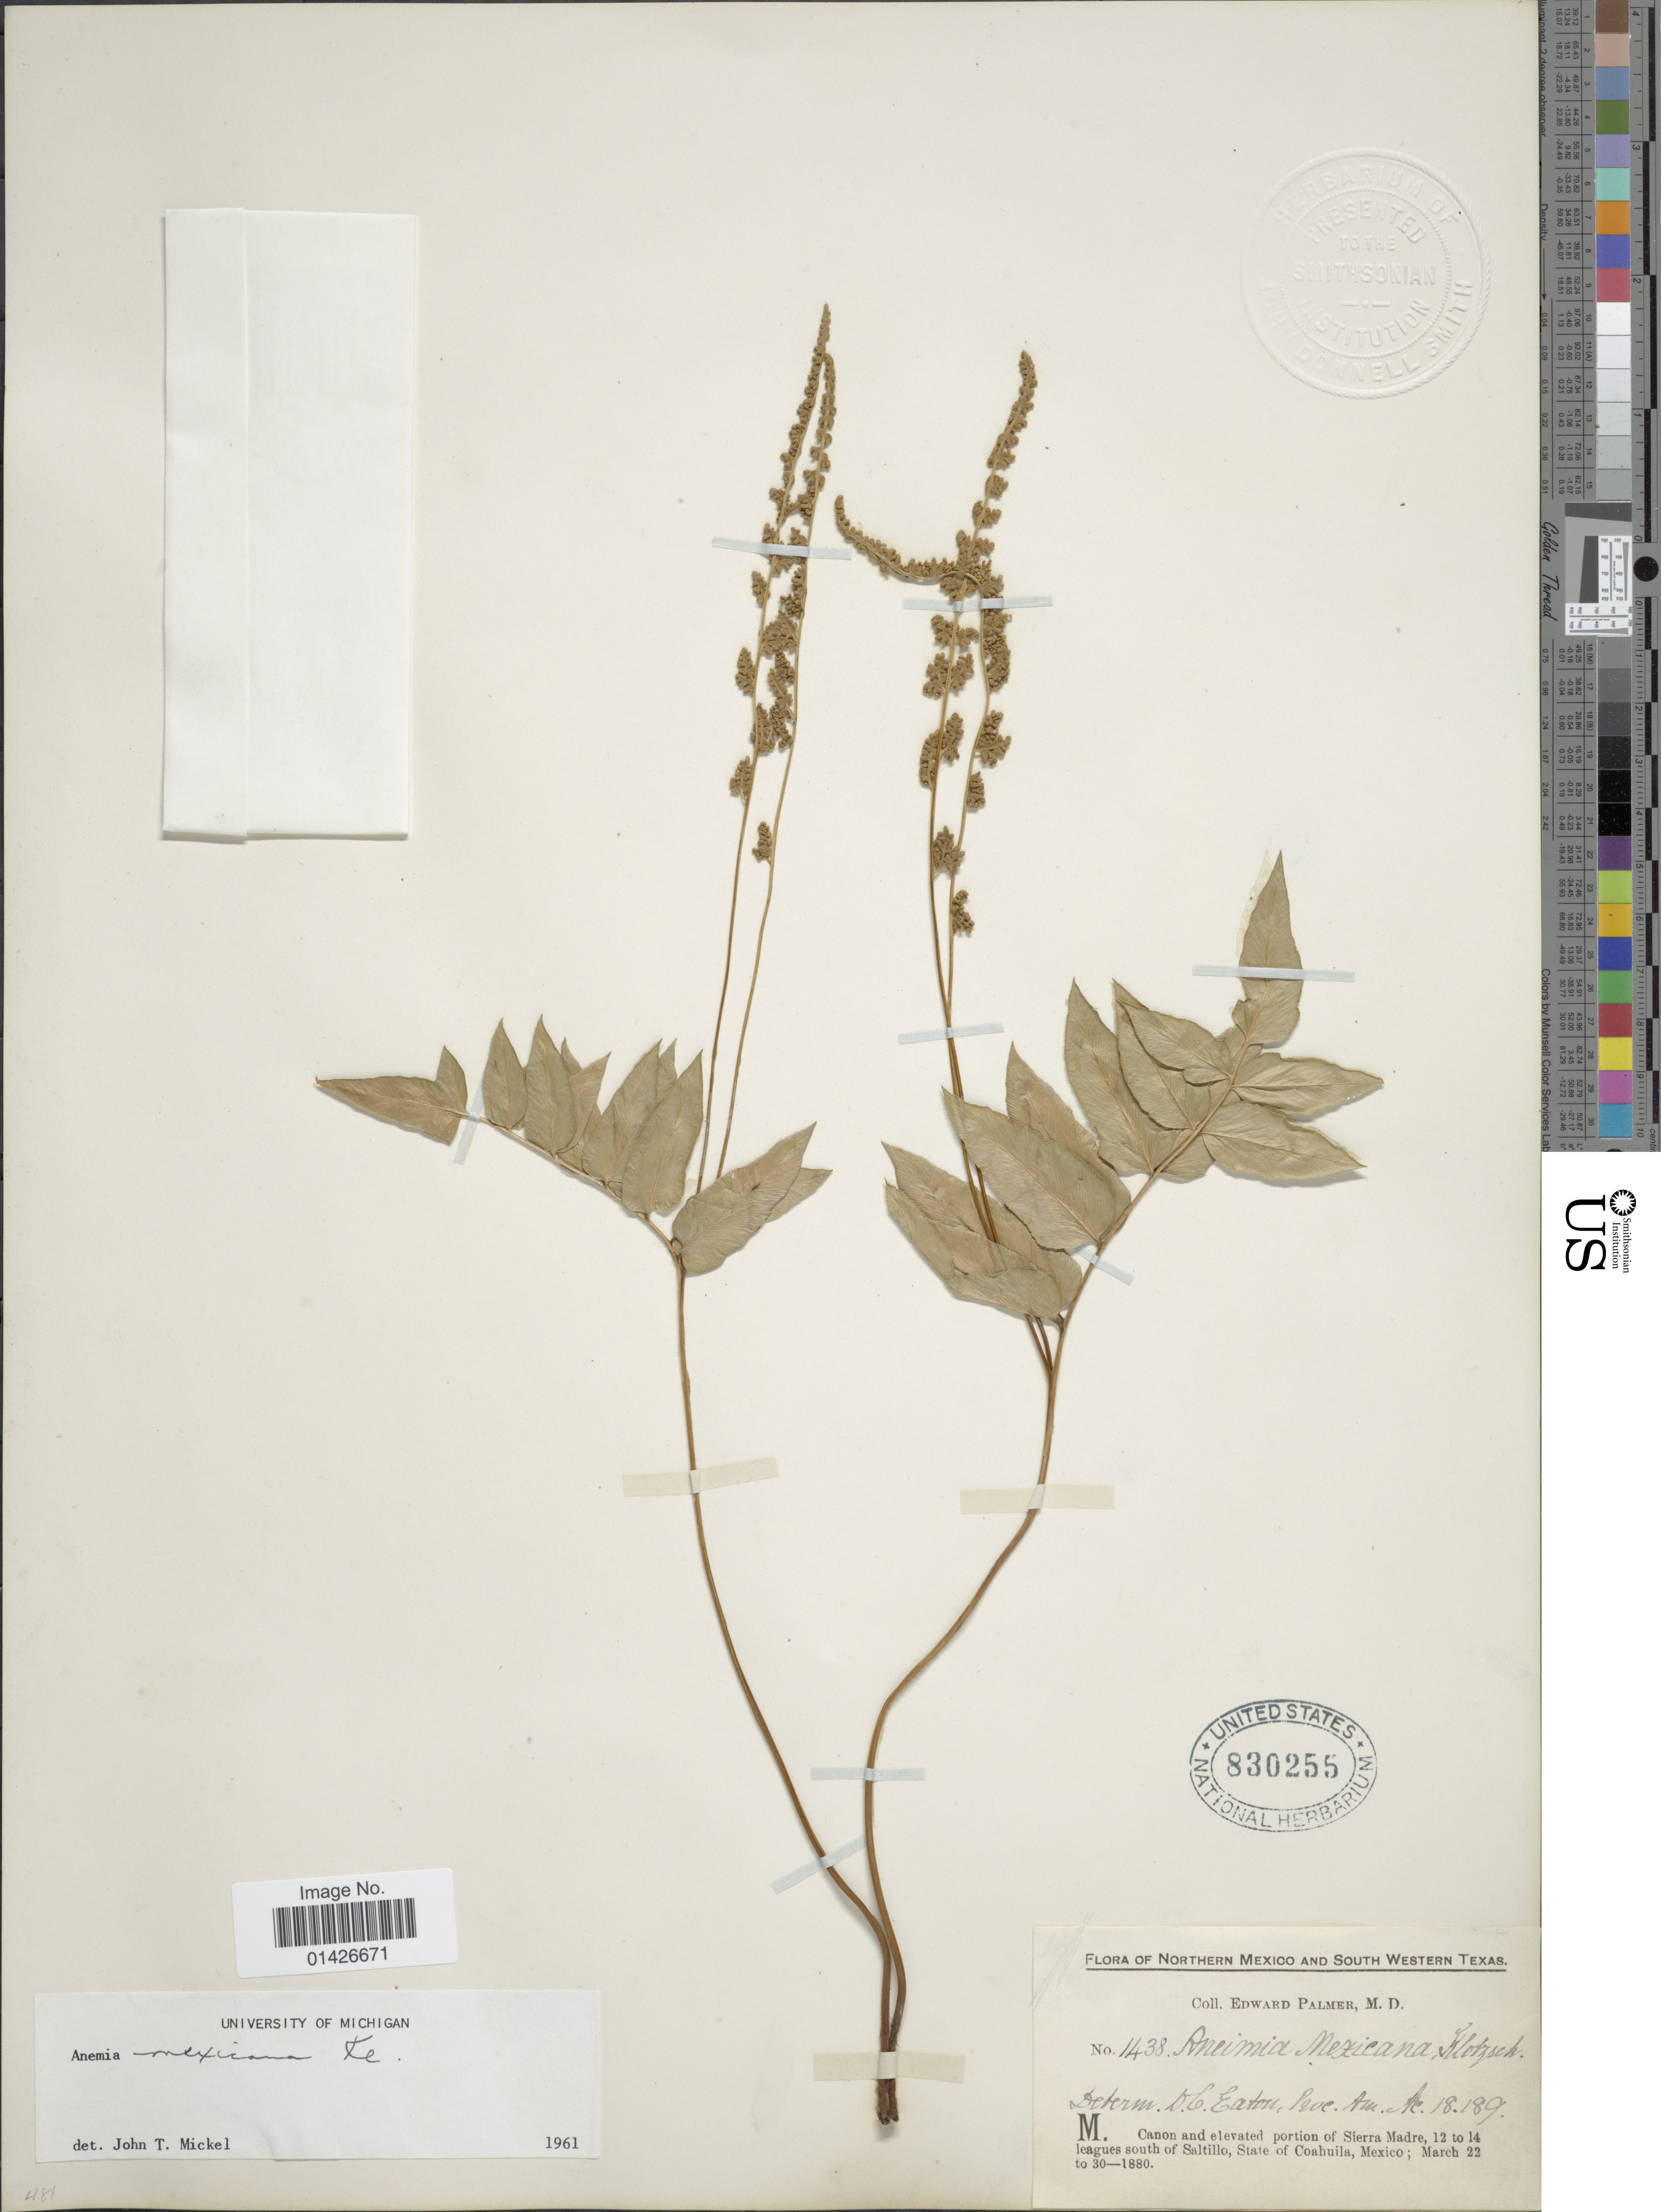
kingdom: Plantae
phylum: Tracheophyta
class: Polypodiopsida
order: Schizaeales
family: Anemiaceae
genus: Anemia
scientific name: Anemia mexicana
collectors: E. Palmer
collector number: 1438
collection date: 1880-03-22/1880-03-30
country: Mexico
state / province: Coahuila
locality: Canon and elevated portion of Sierra Madre, 12 to 14 leagues south of Saltillo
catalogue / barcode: US 830255